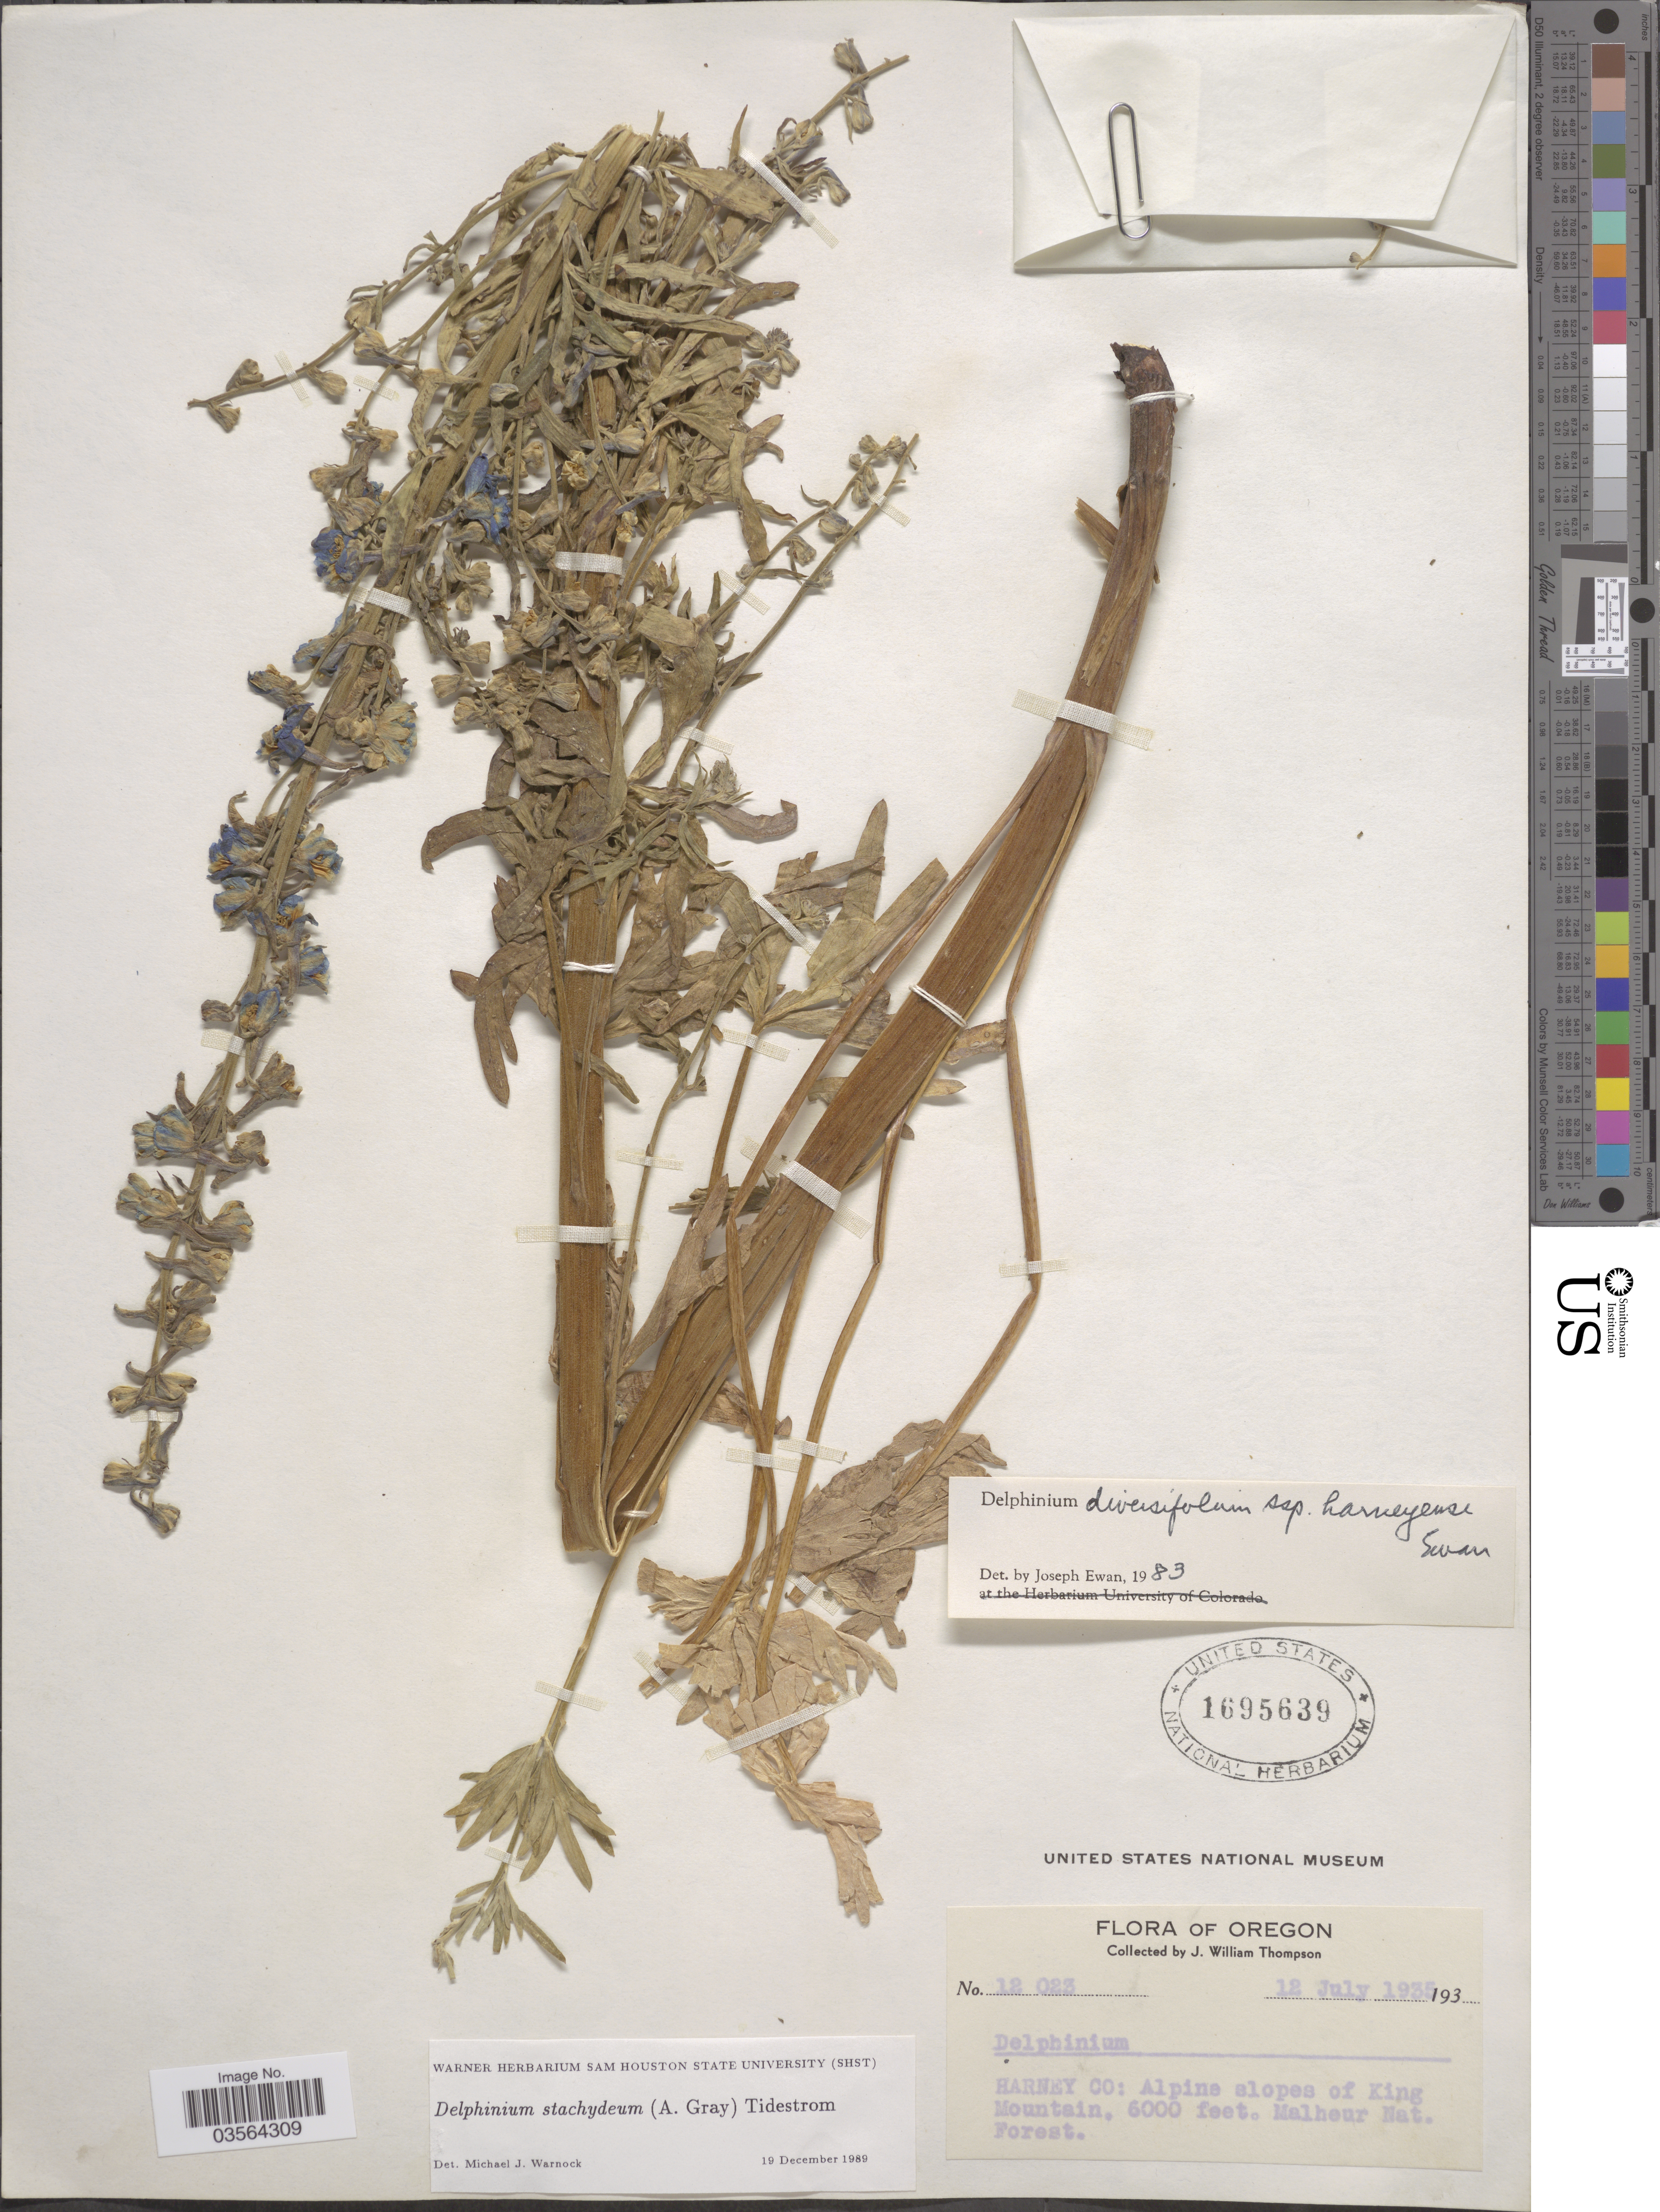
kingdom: Plantae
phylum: Tracheophyta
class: Magnoliopsida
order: Ranunculales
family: Ranunculaceae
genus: Delphinium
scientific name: Delphinium stachydeum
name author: (A. Gray) Tidestr.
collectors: J. W. Thompson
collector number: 12023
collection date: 1935-07-12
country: United States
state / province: Oregon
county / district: Harney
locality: Harney Co: Alpine slopes of King Mountain, Malheur Nat. Forest.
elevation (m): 1829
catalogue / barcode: US 1695639